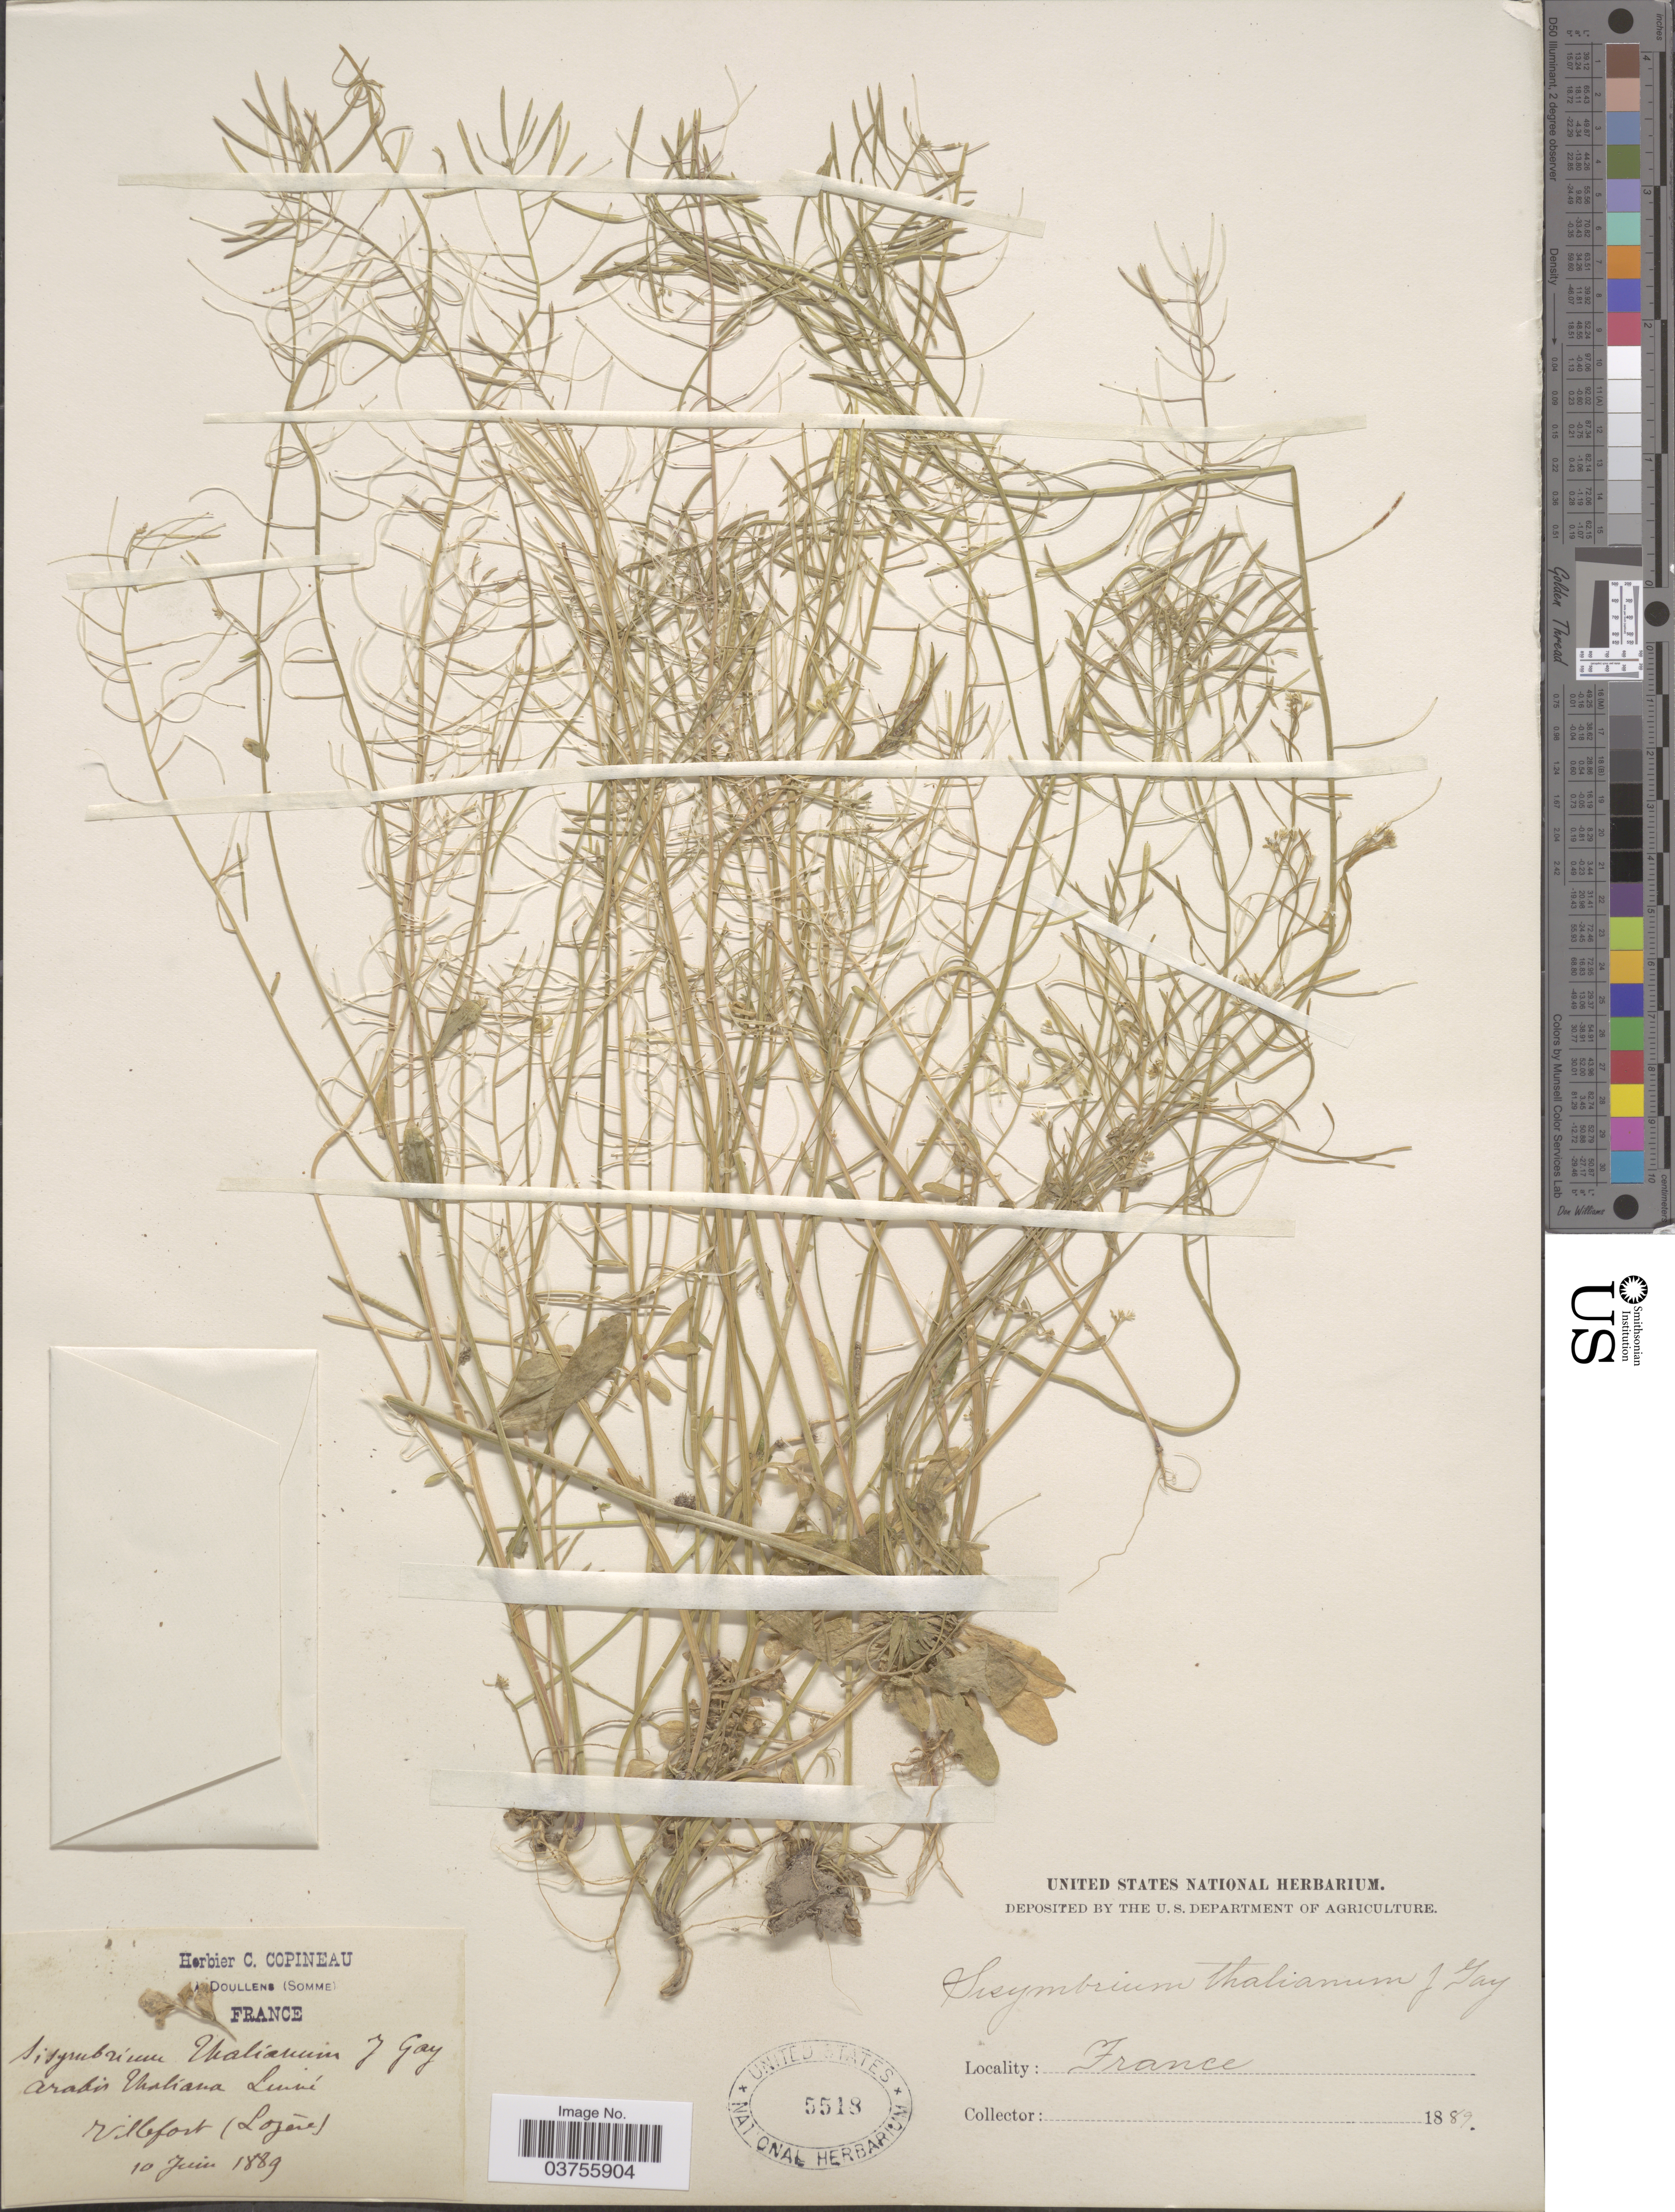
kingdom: Plantae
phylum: Tracheophyta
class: Magnoliopsida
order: Brassicales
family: Brassicaceae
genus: Arabidopsis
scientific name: Arabidopsis thaliana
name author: (L.) Heynh.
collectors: ex herb. C. Copineau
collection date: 1889-06-10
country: France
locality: Villefort (Lozère).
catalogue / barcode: US 5518